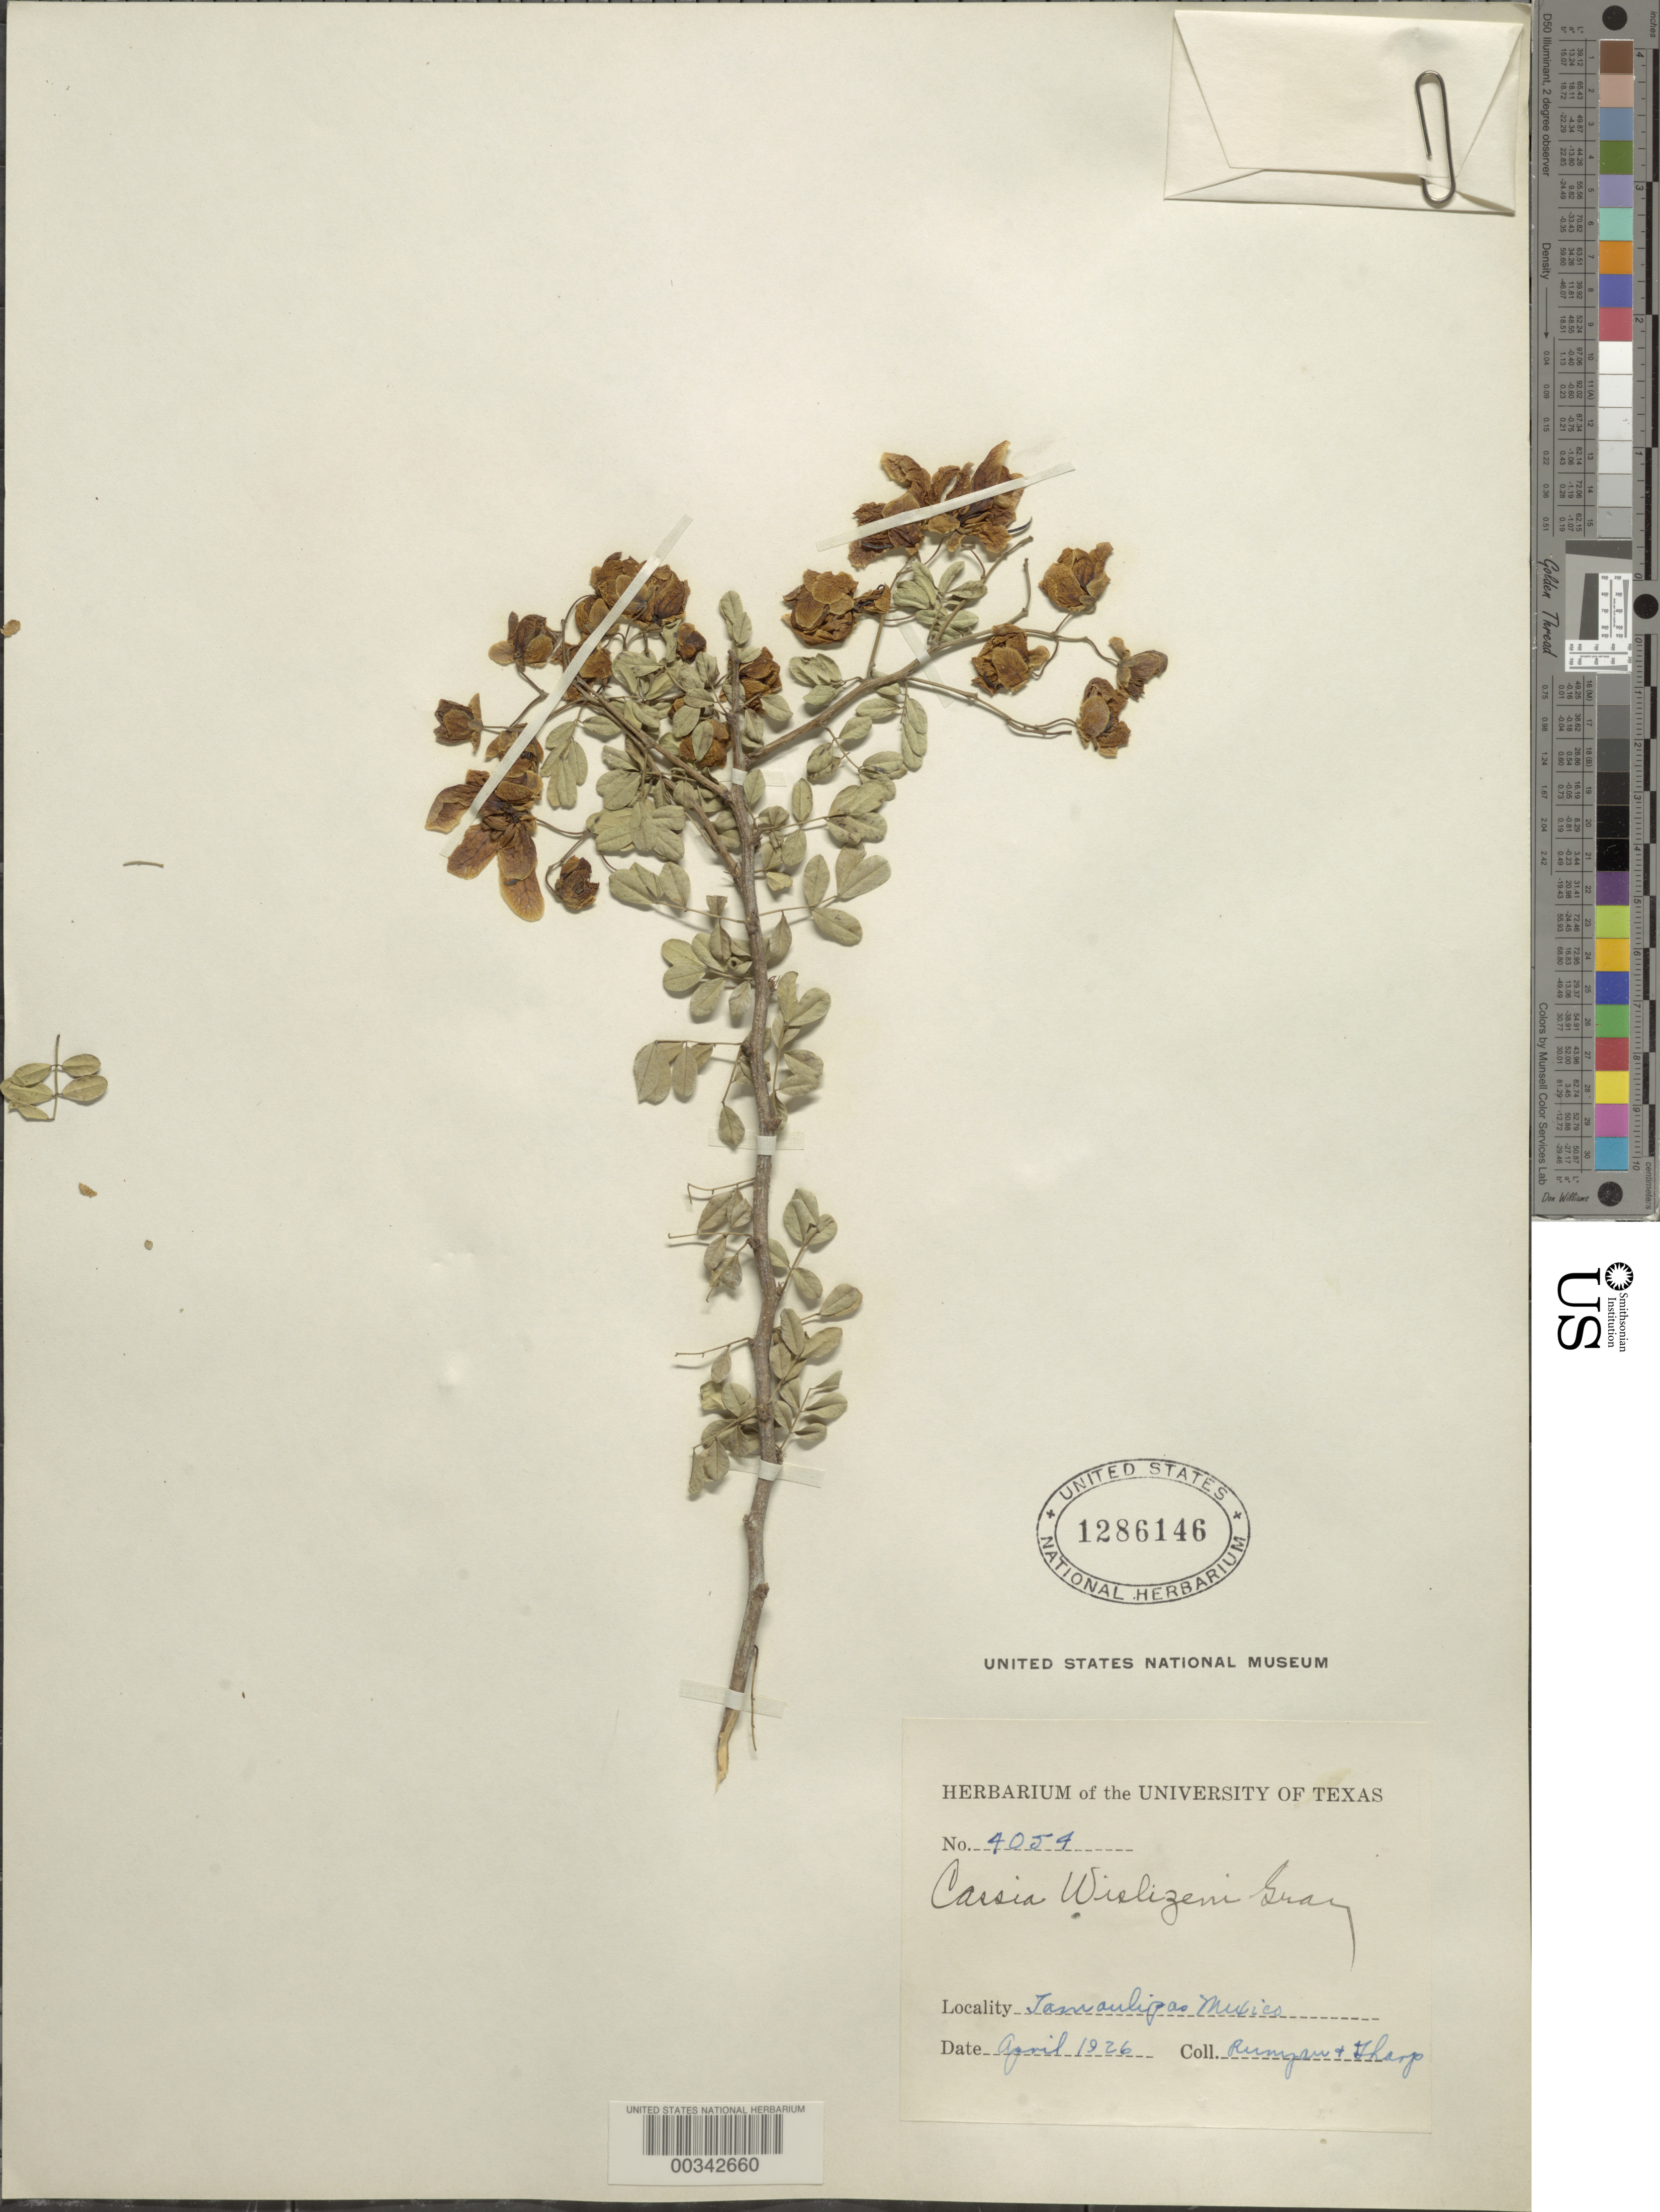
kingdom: Plantae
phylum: Tracheophyta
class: Magnoliopsida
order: Fabales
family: Fabaceae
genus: Senna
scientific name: Senna wislizeni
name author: (A. Gray) H.S. Irwin & Barneby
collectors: R. Runyon & B. C. Tharp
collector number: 4054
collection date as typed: Apr 1926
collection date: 1926-04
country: Mexico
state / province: Tamaulipas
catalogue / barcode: US 1286146